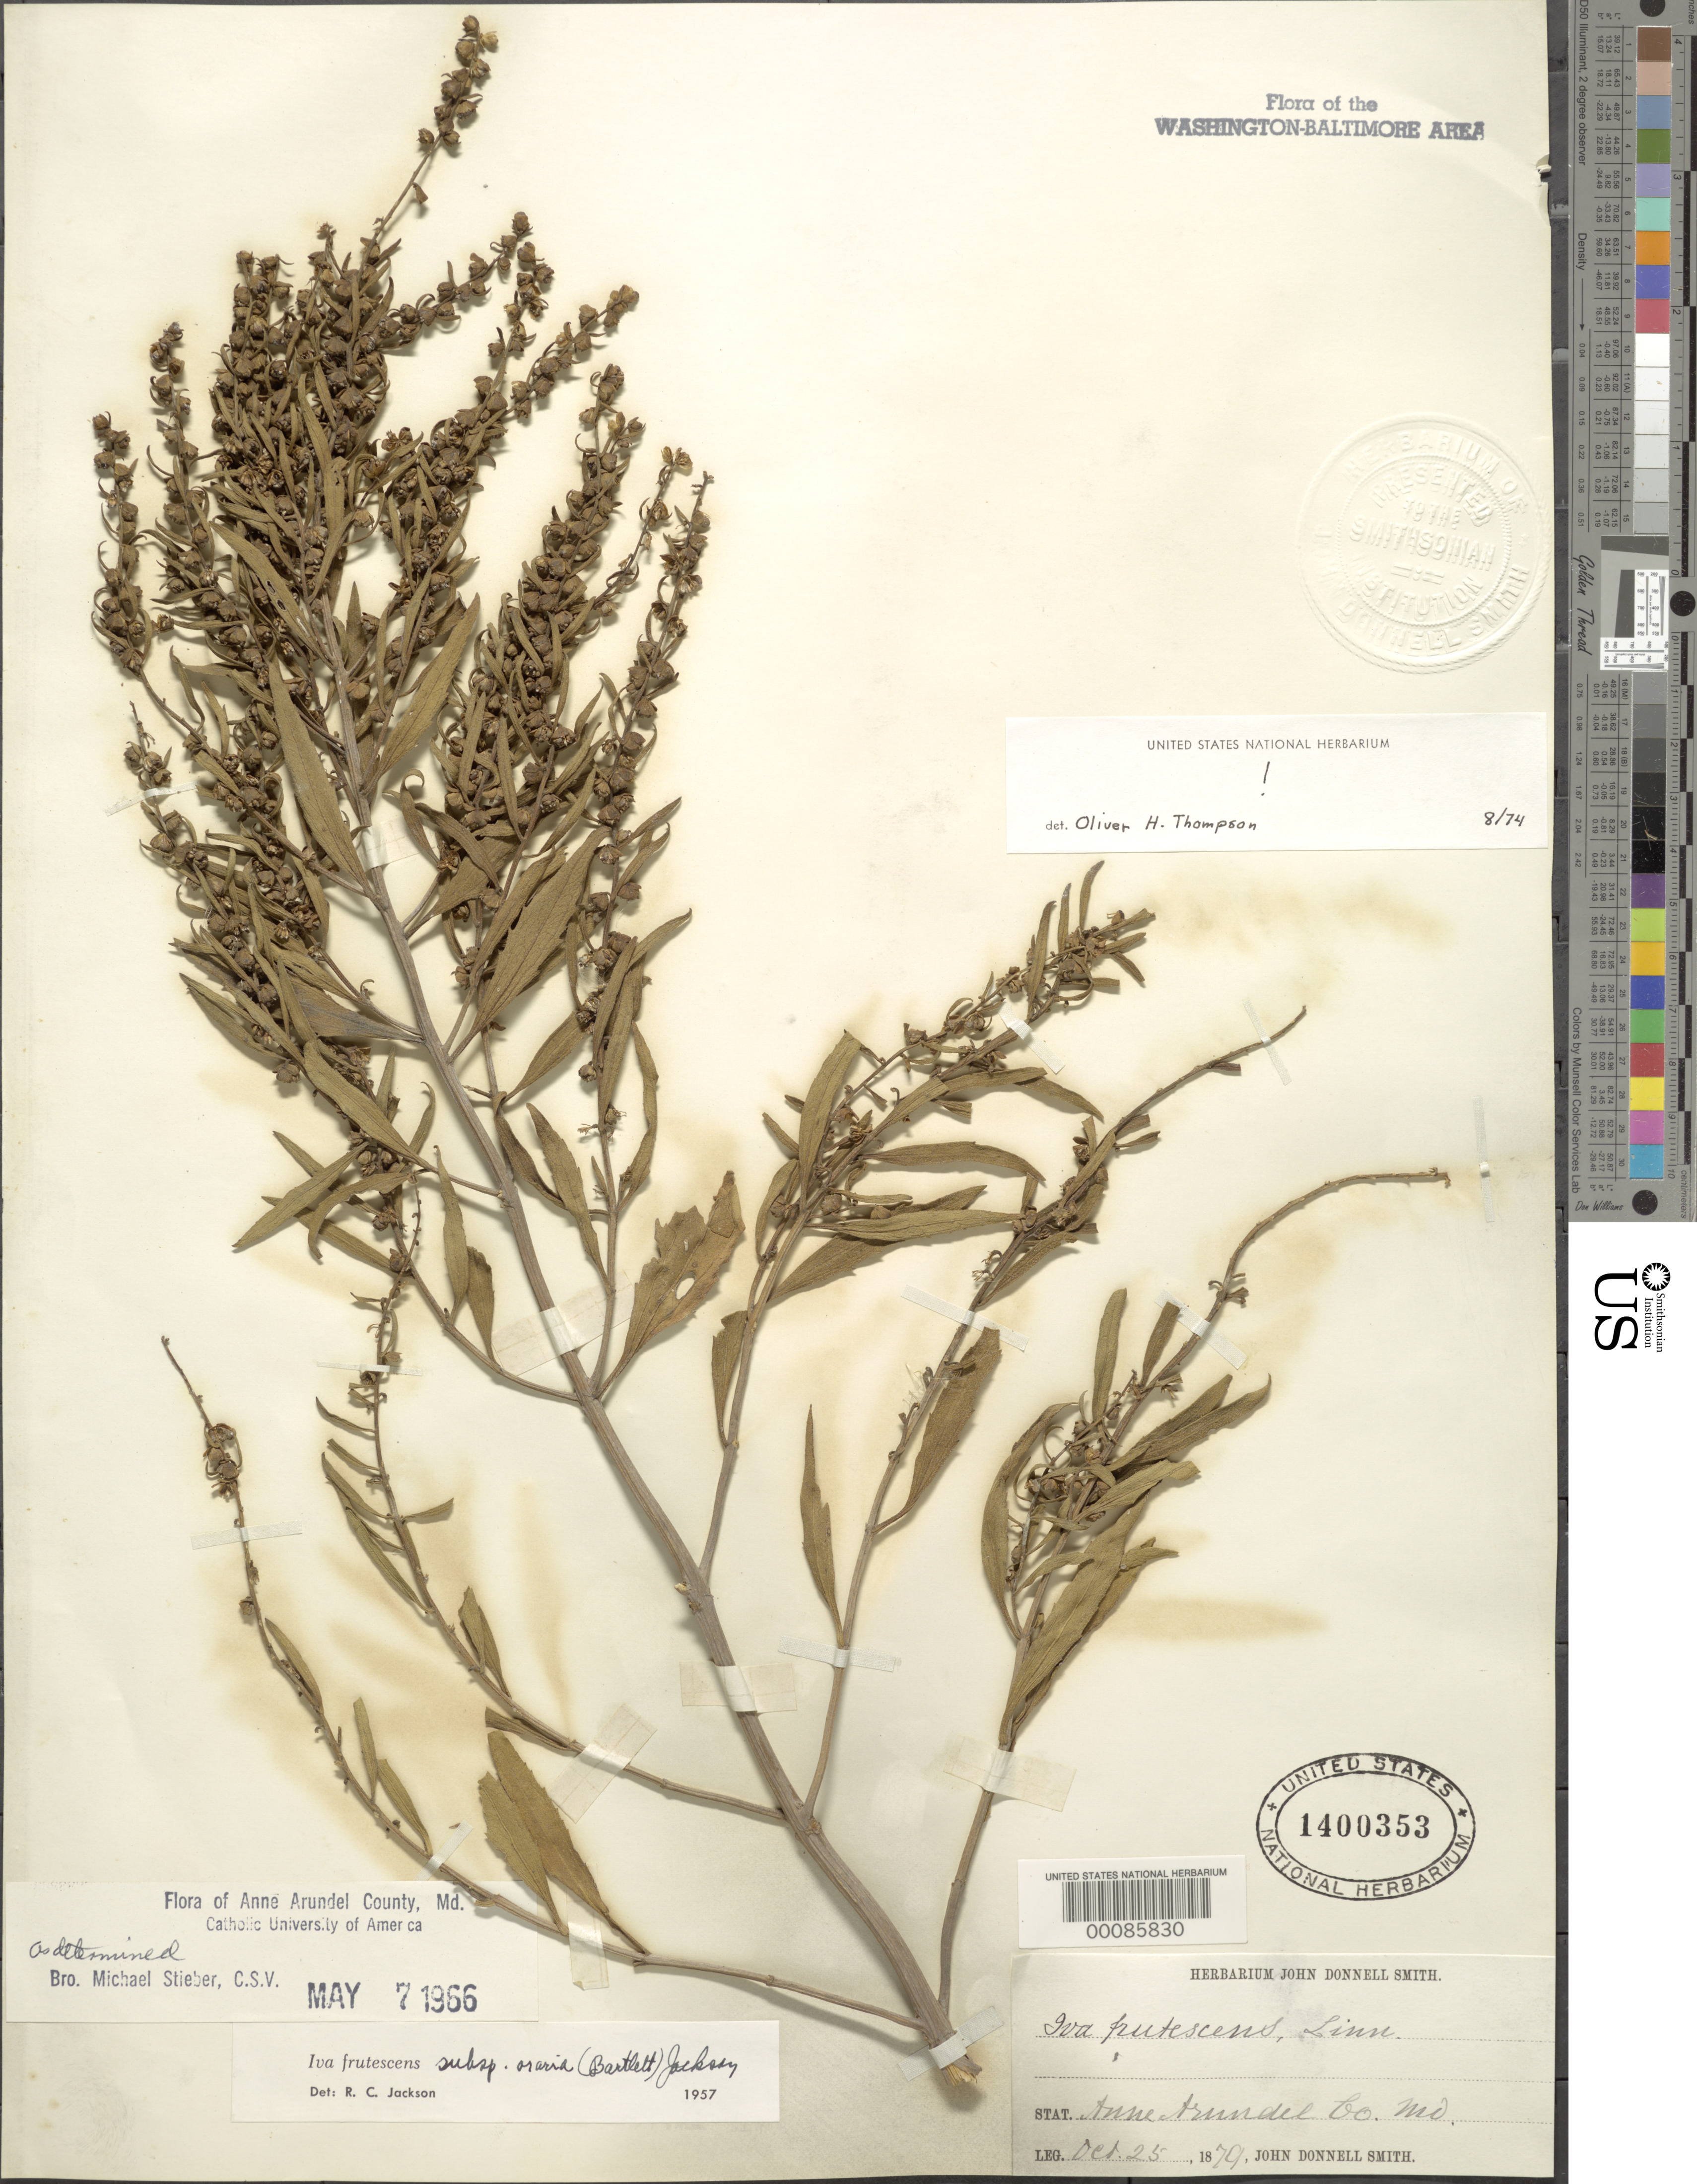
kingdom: Plantae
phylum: Tracheophyta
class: Magnoliopsida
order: Asterales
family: Asteraceae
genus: Iva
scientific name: Iva frutescens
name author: L.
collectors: J. Donnell Smith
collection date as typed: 25 Oct 1879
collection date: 1879-10-25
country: United States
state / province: Maryland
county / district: Anne Arundel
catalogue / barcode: US 1400353